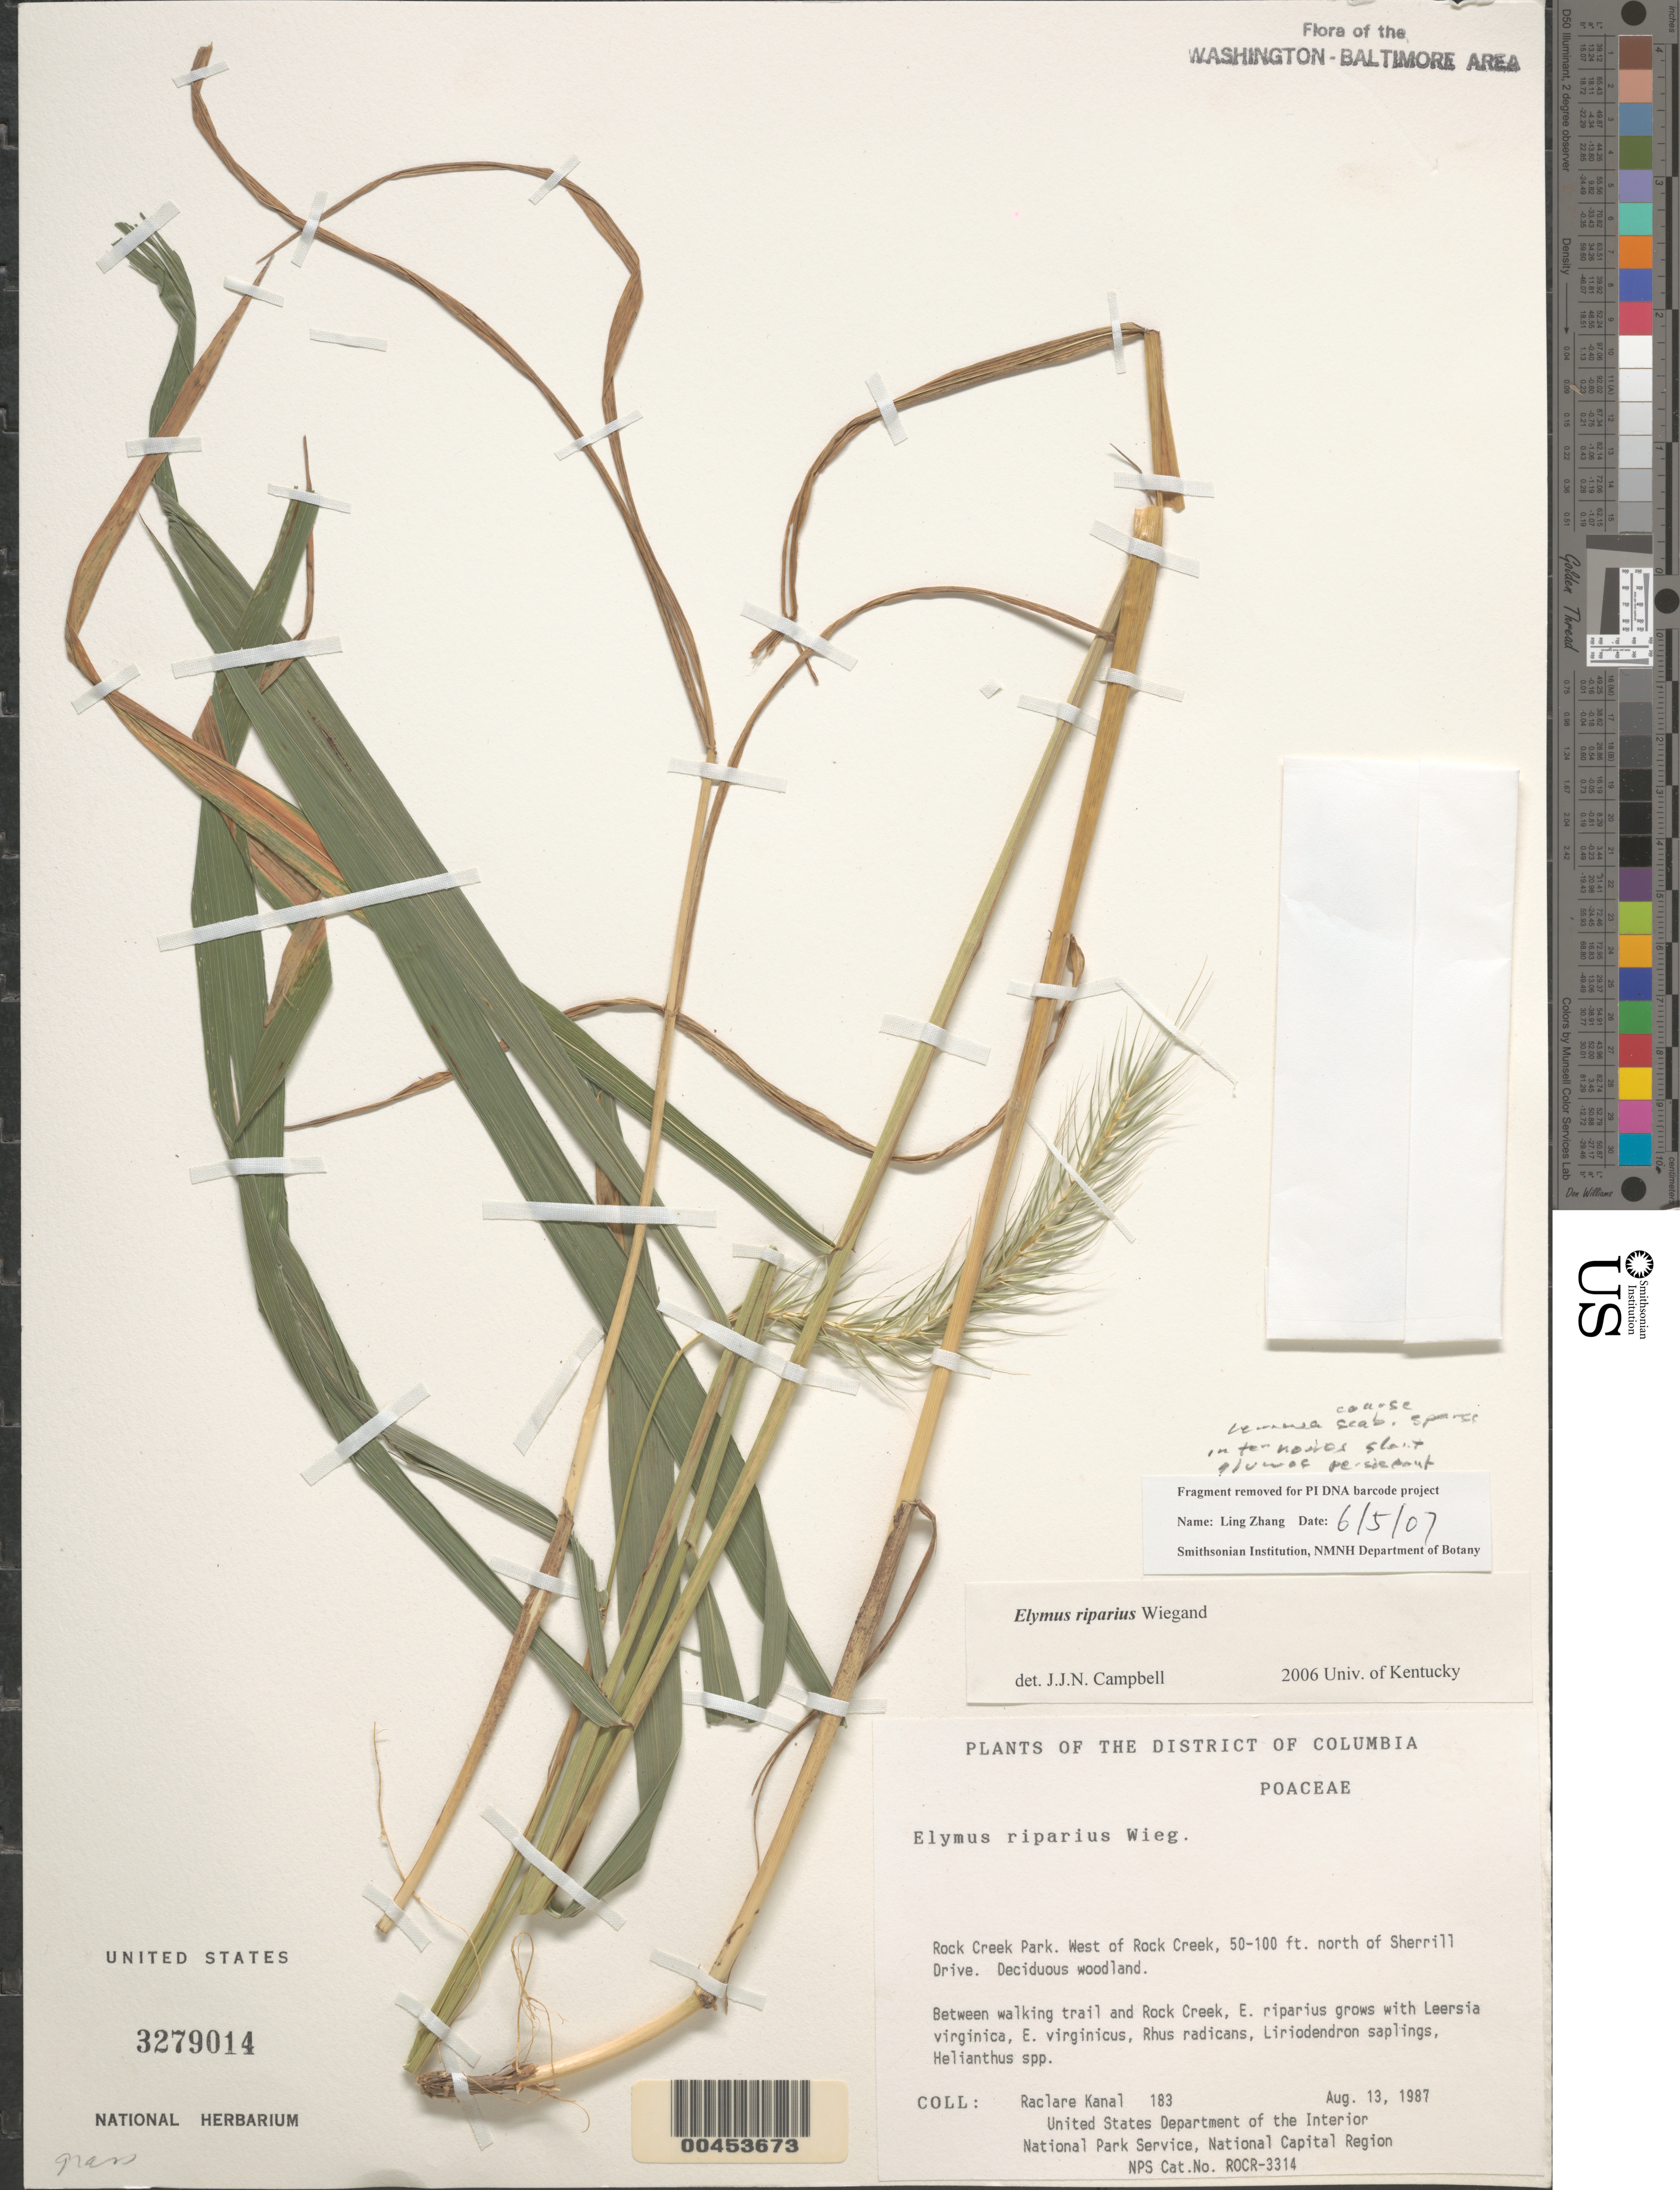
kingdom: Plantae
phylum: Tracheophyta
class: Liliopsida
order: Poales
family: Poaceae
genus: Elymus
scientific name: Elymus riparius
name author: Wiegand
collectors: R. Kanal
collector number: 183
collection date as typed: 13 Aug 1987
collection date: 1987-08-13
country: United States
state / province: District of Columbia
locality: Rock Creek Park, W of Rock Creek, N of Sherrill Drive Rock Creek Park and Vicinity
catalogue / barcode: US 3279014